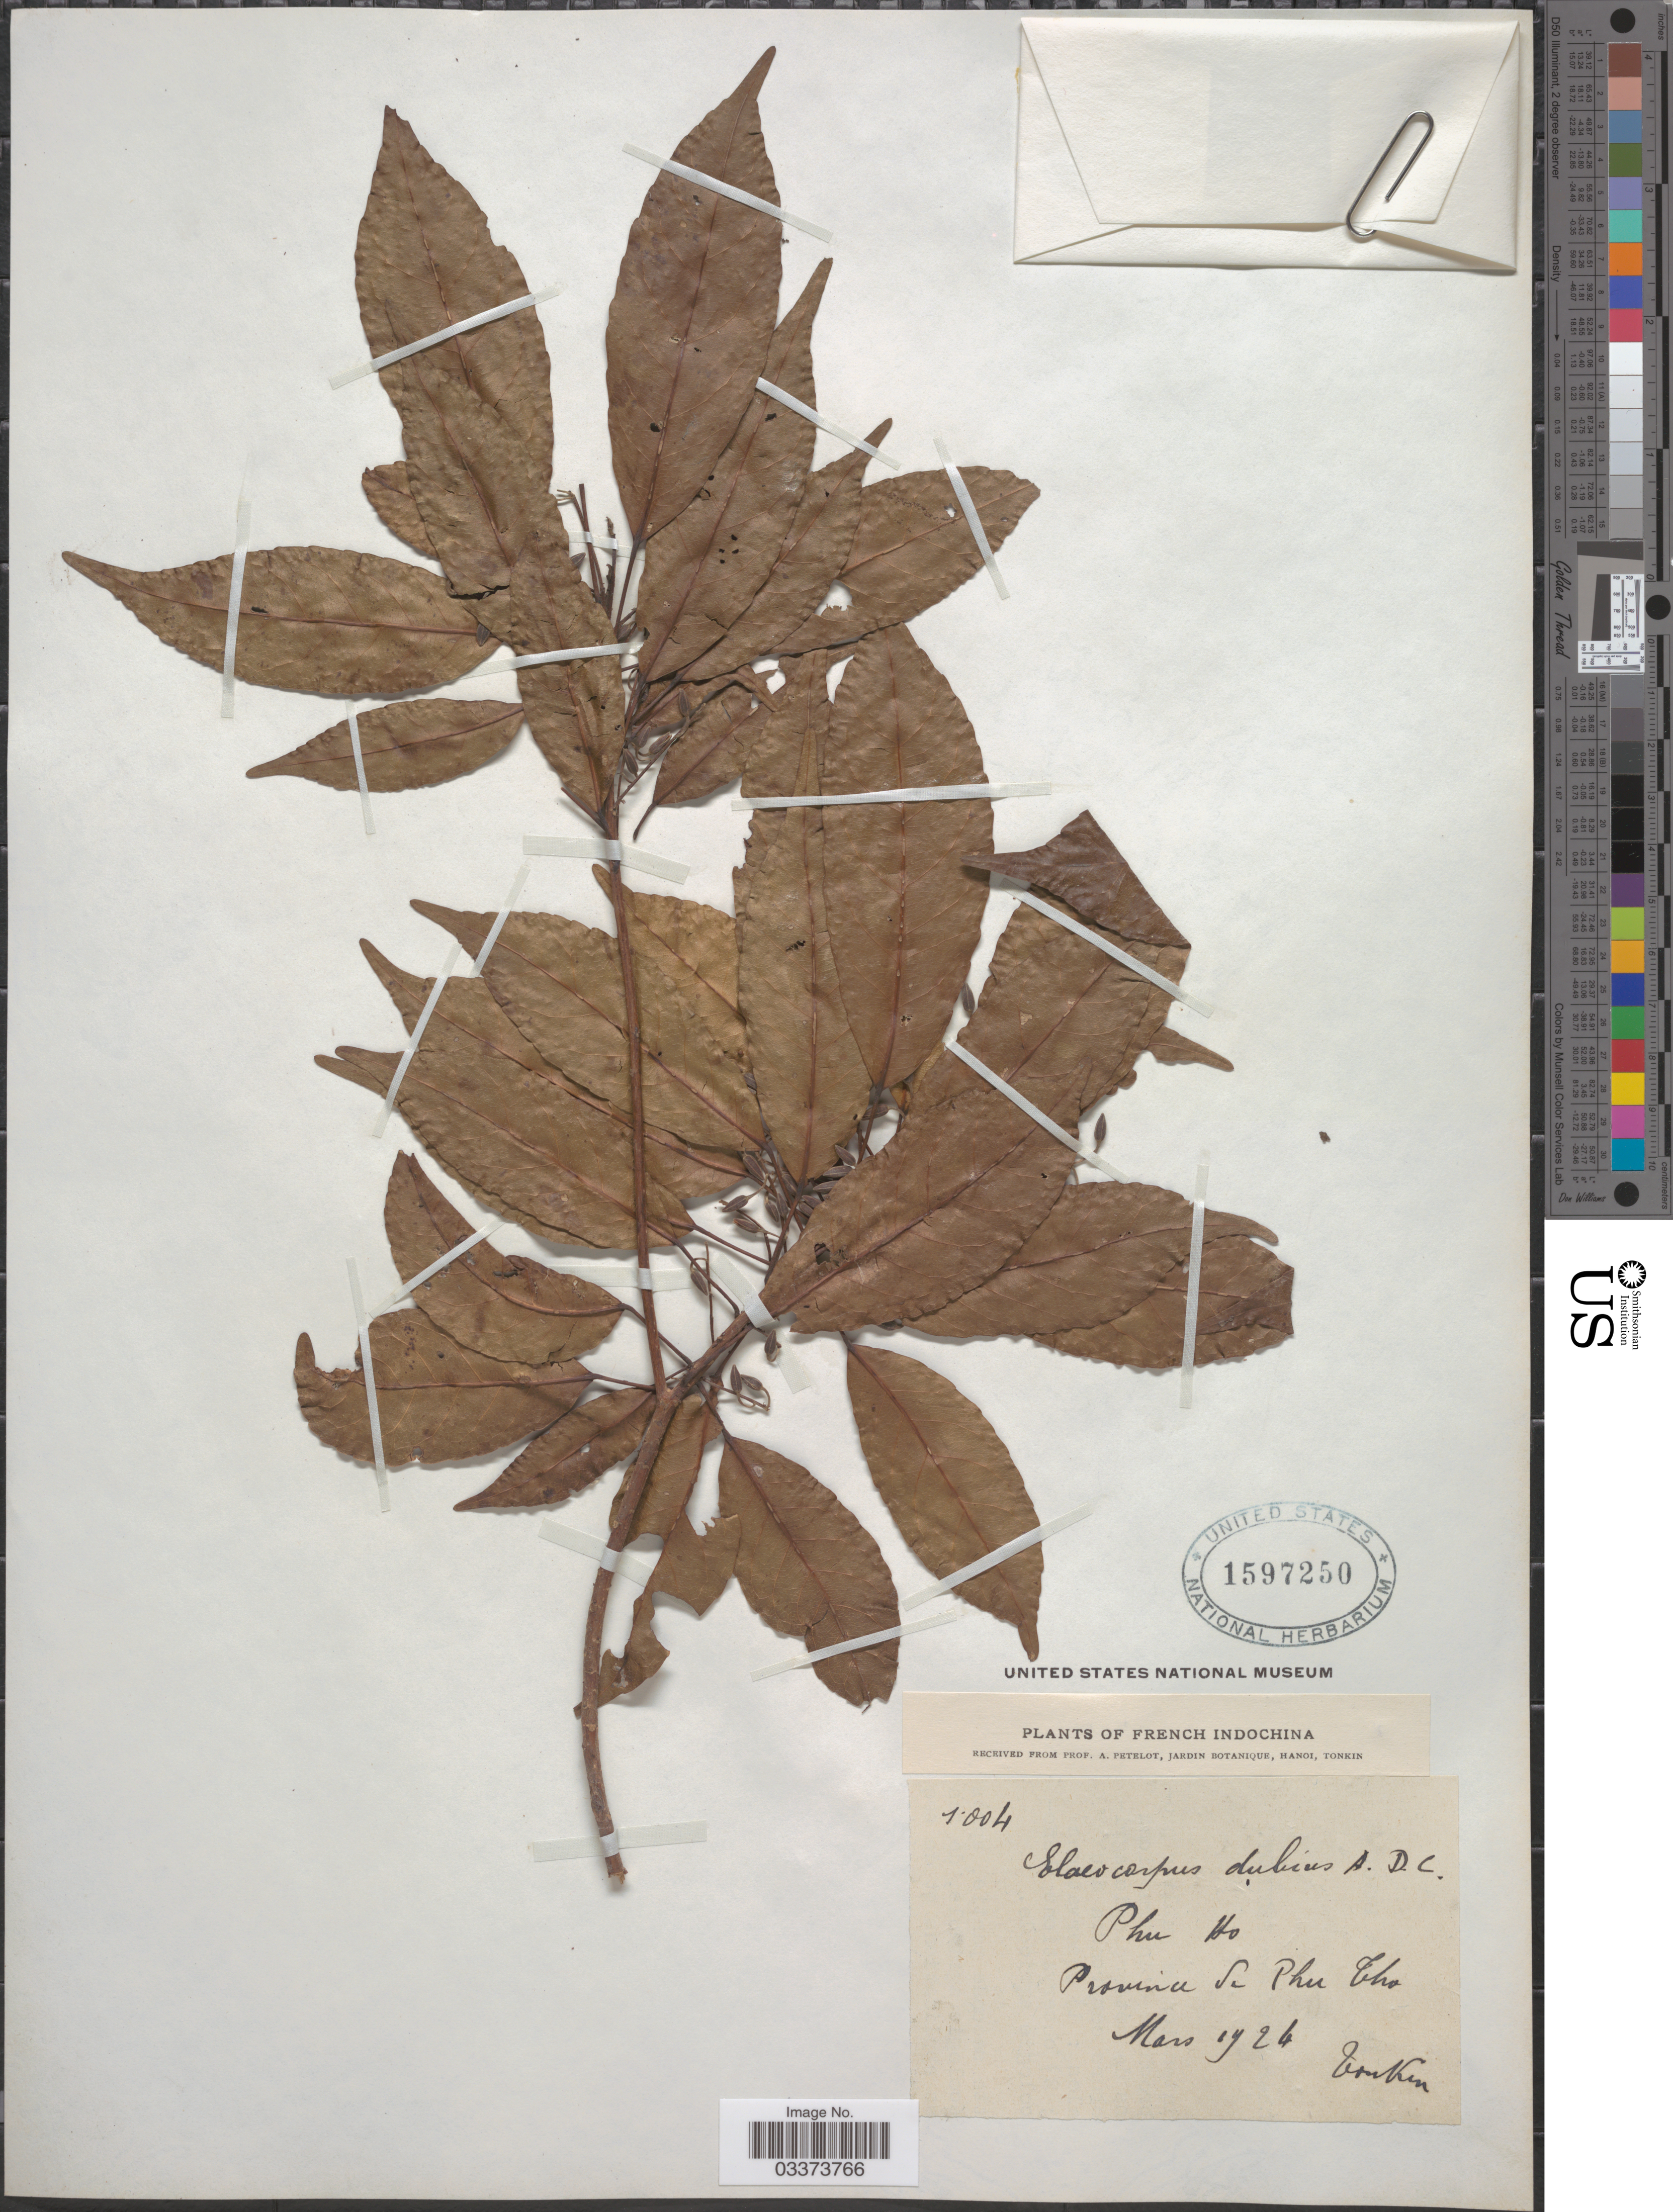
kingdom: Plantae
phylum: Tracheophyta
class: Magnoliopsida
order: Oxalidales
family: Elaeocarpaceae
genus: Elaeocarpus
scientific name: Elaeocarpus dubius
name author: DC.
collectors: P. A. Pételot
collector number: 1004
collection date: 1924-03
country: Vietnam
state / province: Phu Tho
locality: French Indochina, Phu Ho, Province de Phu Tho.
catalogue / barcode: US 1597250